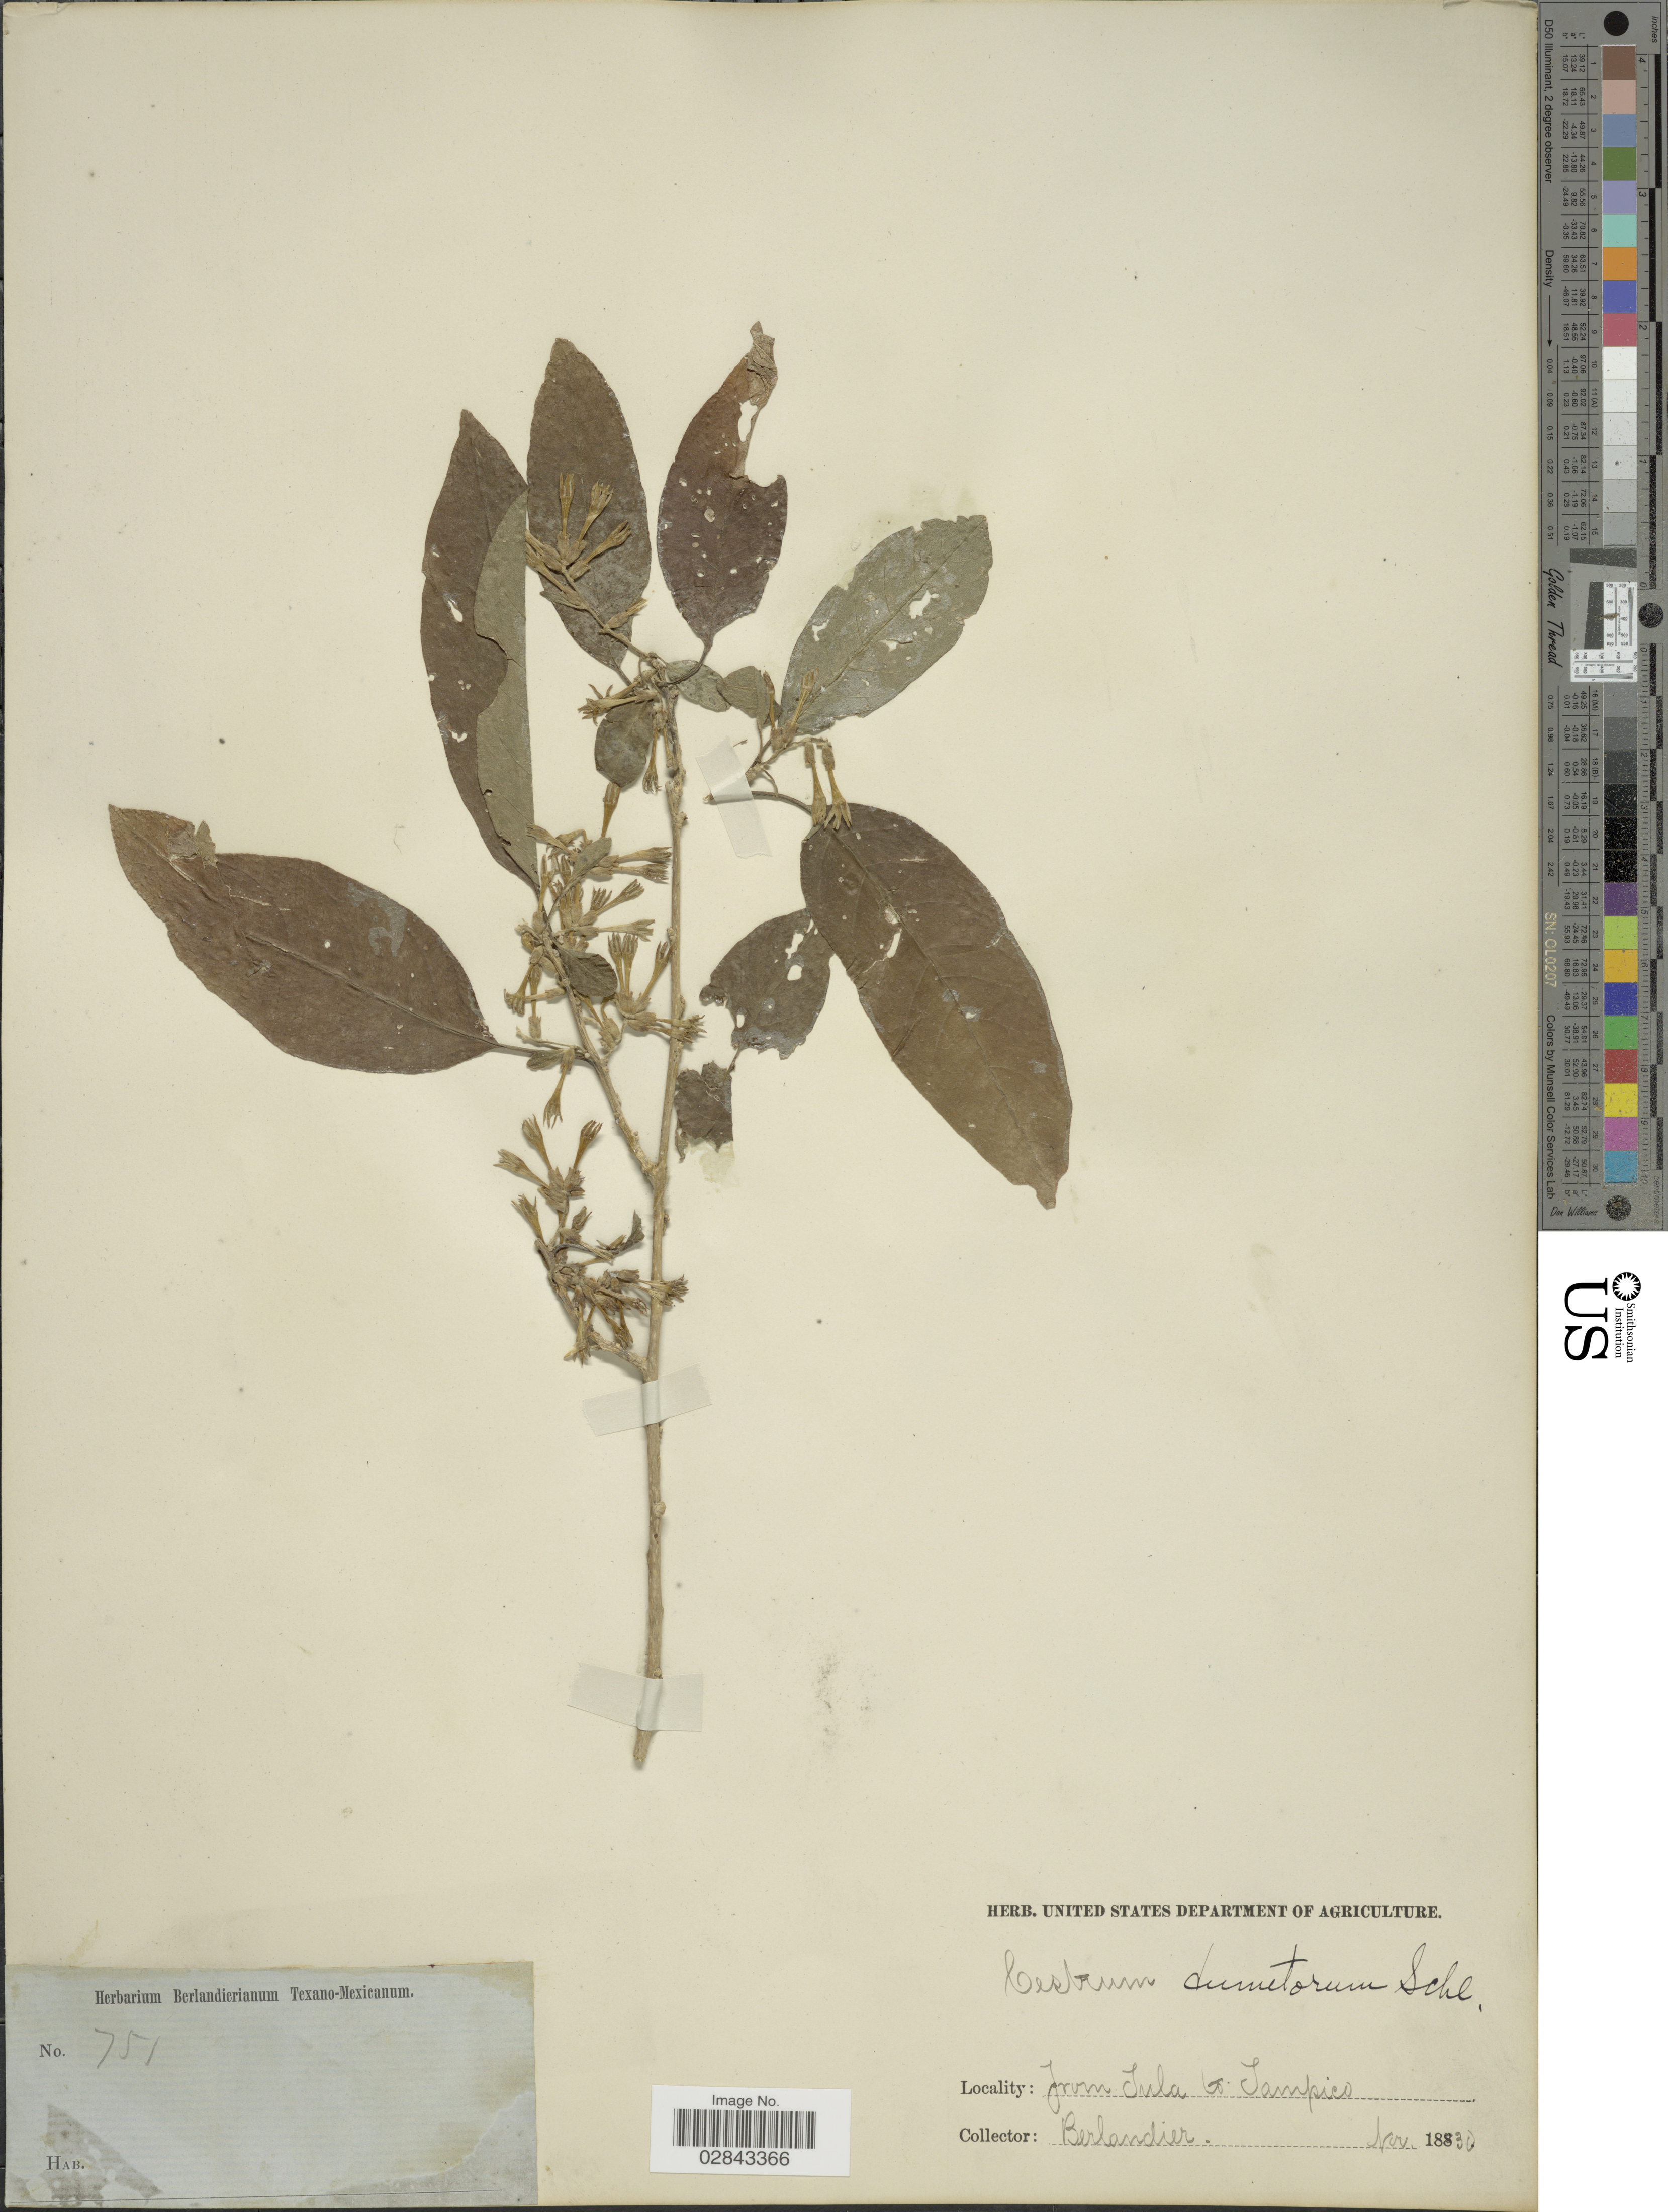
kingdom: Plantae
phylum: Tracheophyta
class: Magnoliopsida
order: Solanales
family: Solanaceae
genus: Cestrum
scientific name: Cestrum dumetorum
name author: Schltdl.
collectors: J. L. Berlandier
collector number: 751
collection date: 1830-11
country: Mexico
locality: From Tula to Tampico.